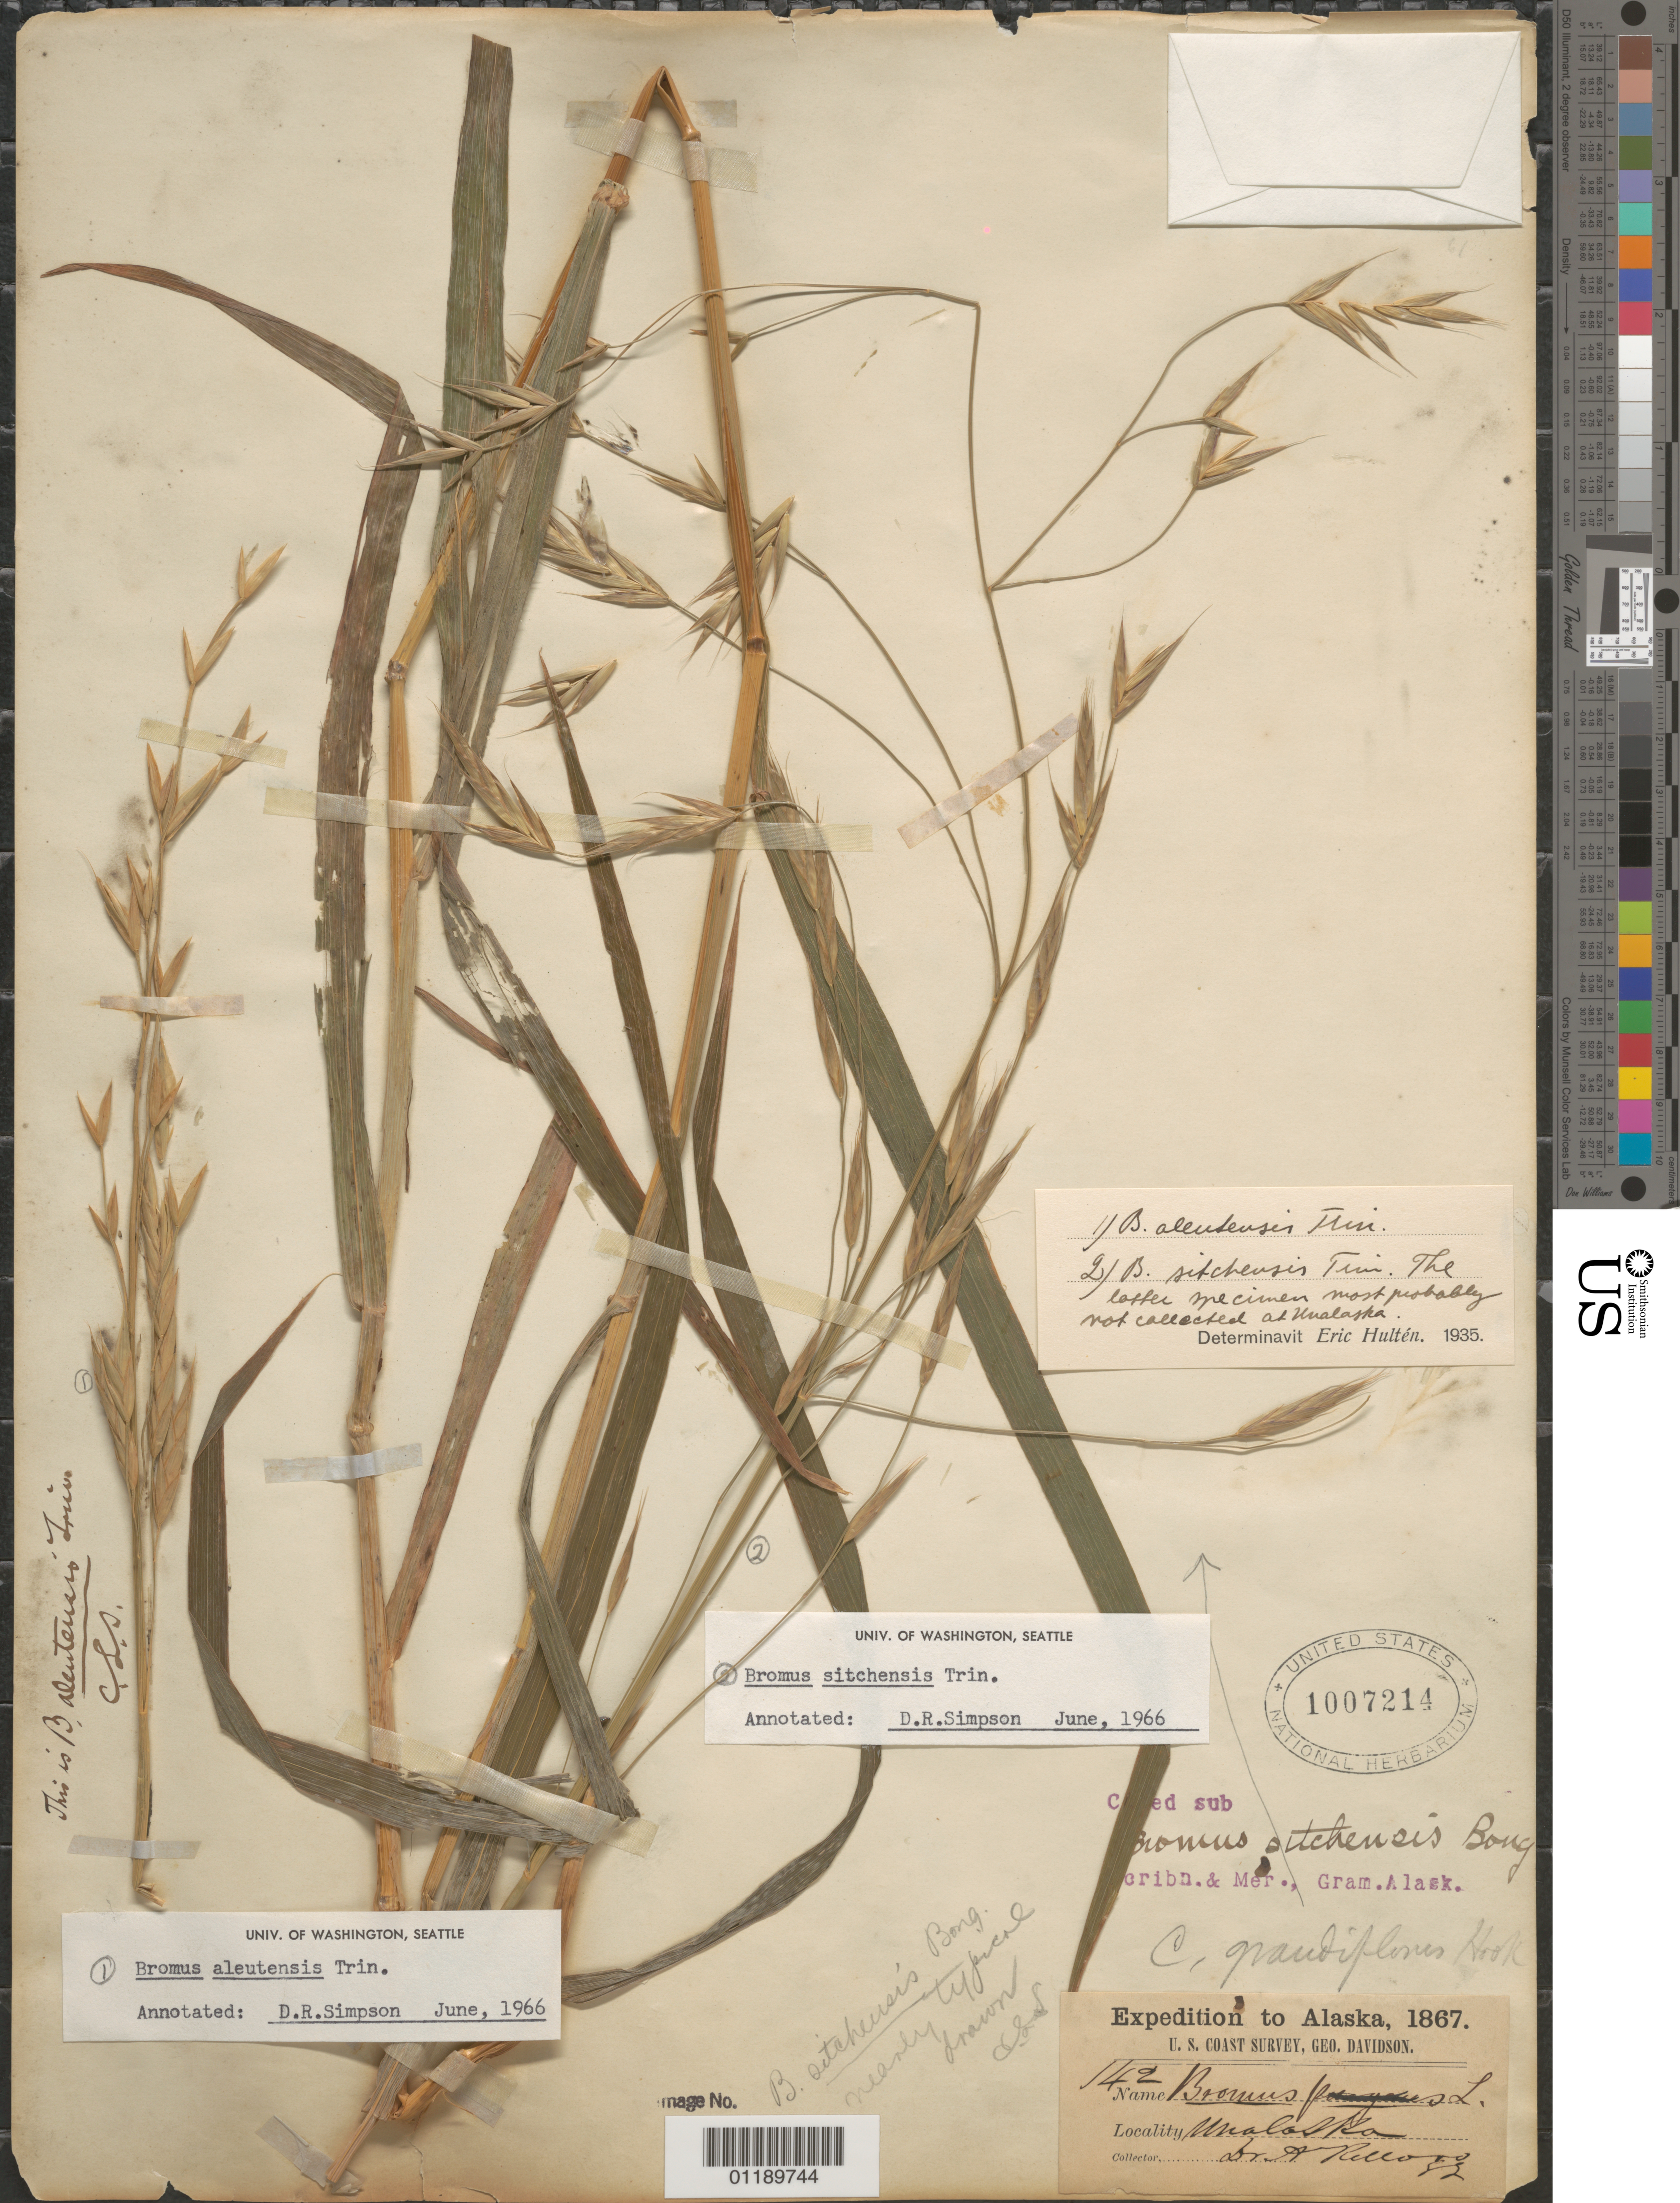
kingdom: Plantae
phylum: Tracheophyta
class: Liliopsida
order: Poales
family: Poaceae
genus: Bromus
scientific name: Bromus sitchensis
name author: Trin. in Bong.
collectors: A. Kellogg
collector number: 142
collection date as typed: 1867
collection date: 1867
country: United States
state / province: Alaska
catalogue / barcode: US 1007214